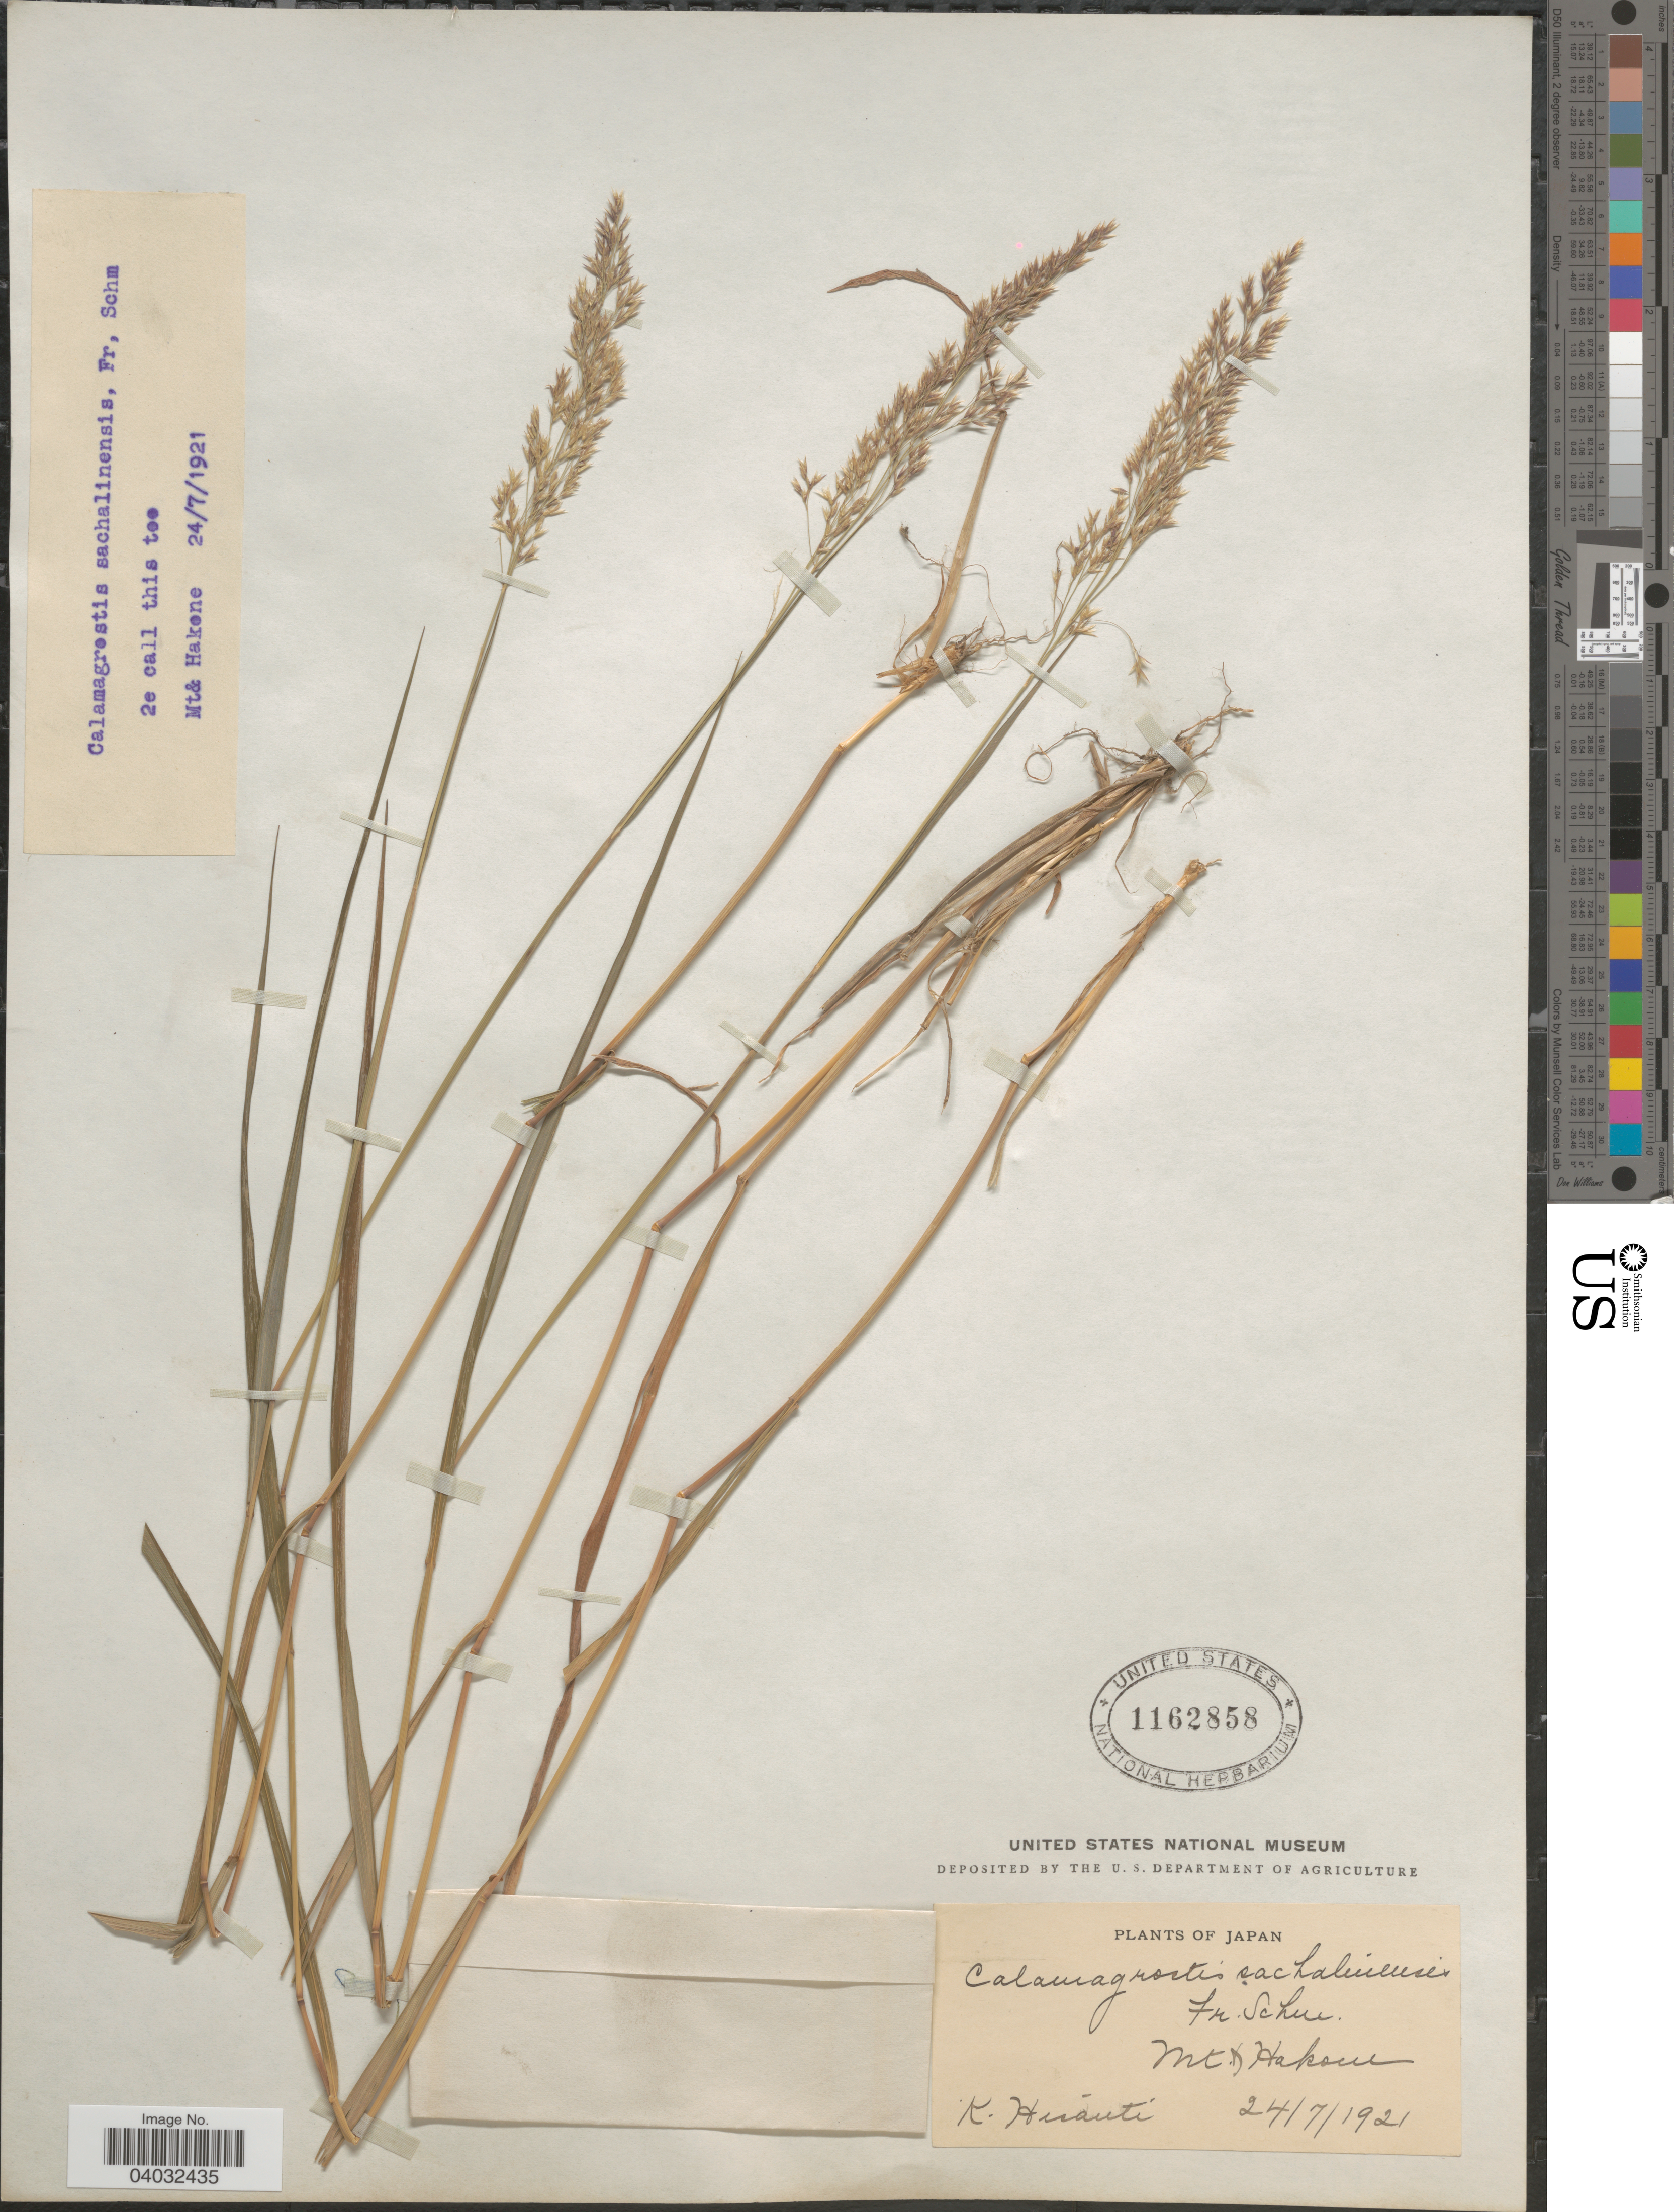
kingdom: Plantae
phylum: Tracheophyta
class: Liliopsida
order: Poales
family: Poaceae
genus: Calamagrostis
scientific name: Calamagrostis sachalinensis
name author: F. Schmidt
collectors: K. Hisauti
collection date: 1921-07-24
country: Japan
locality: Mt & Hakone.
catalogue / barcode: US 1162858